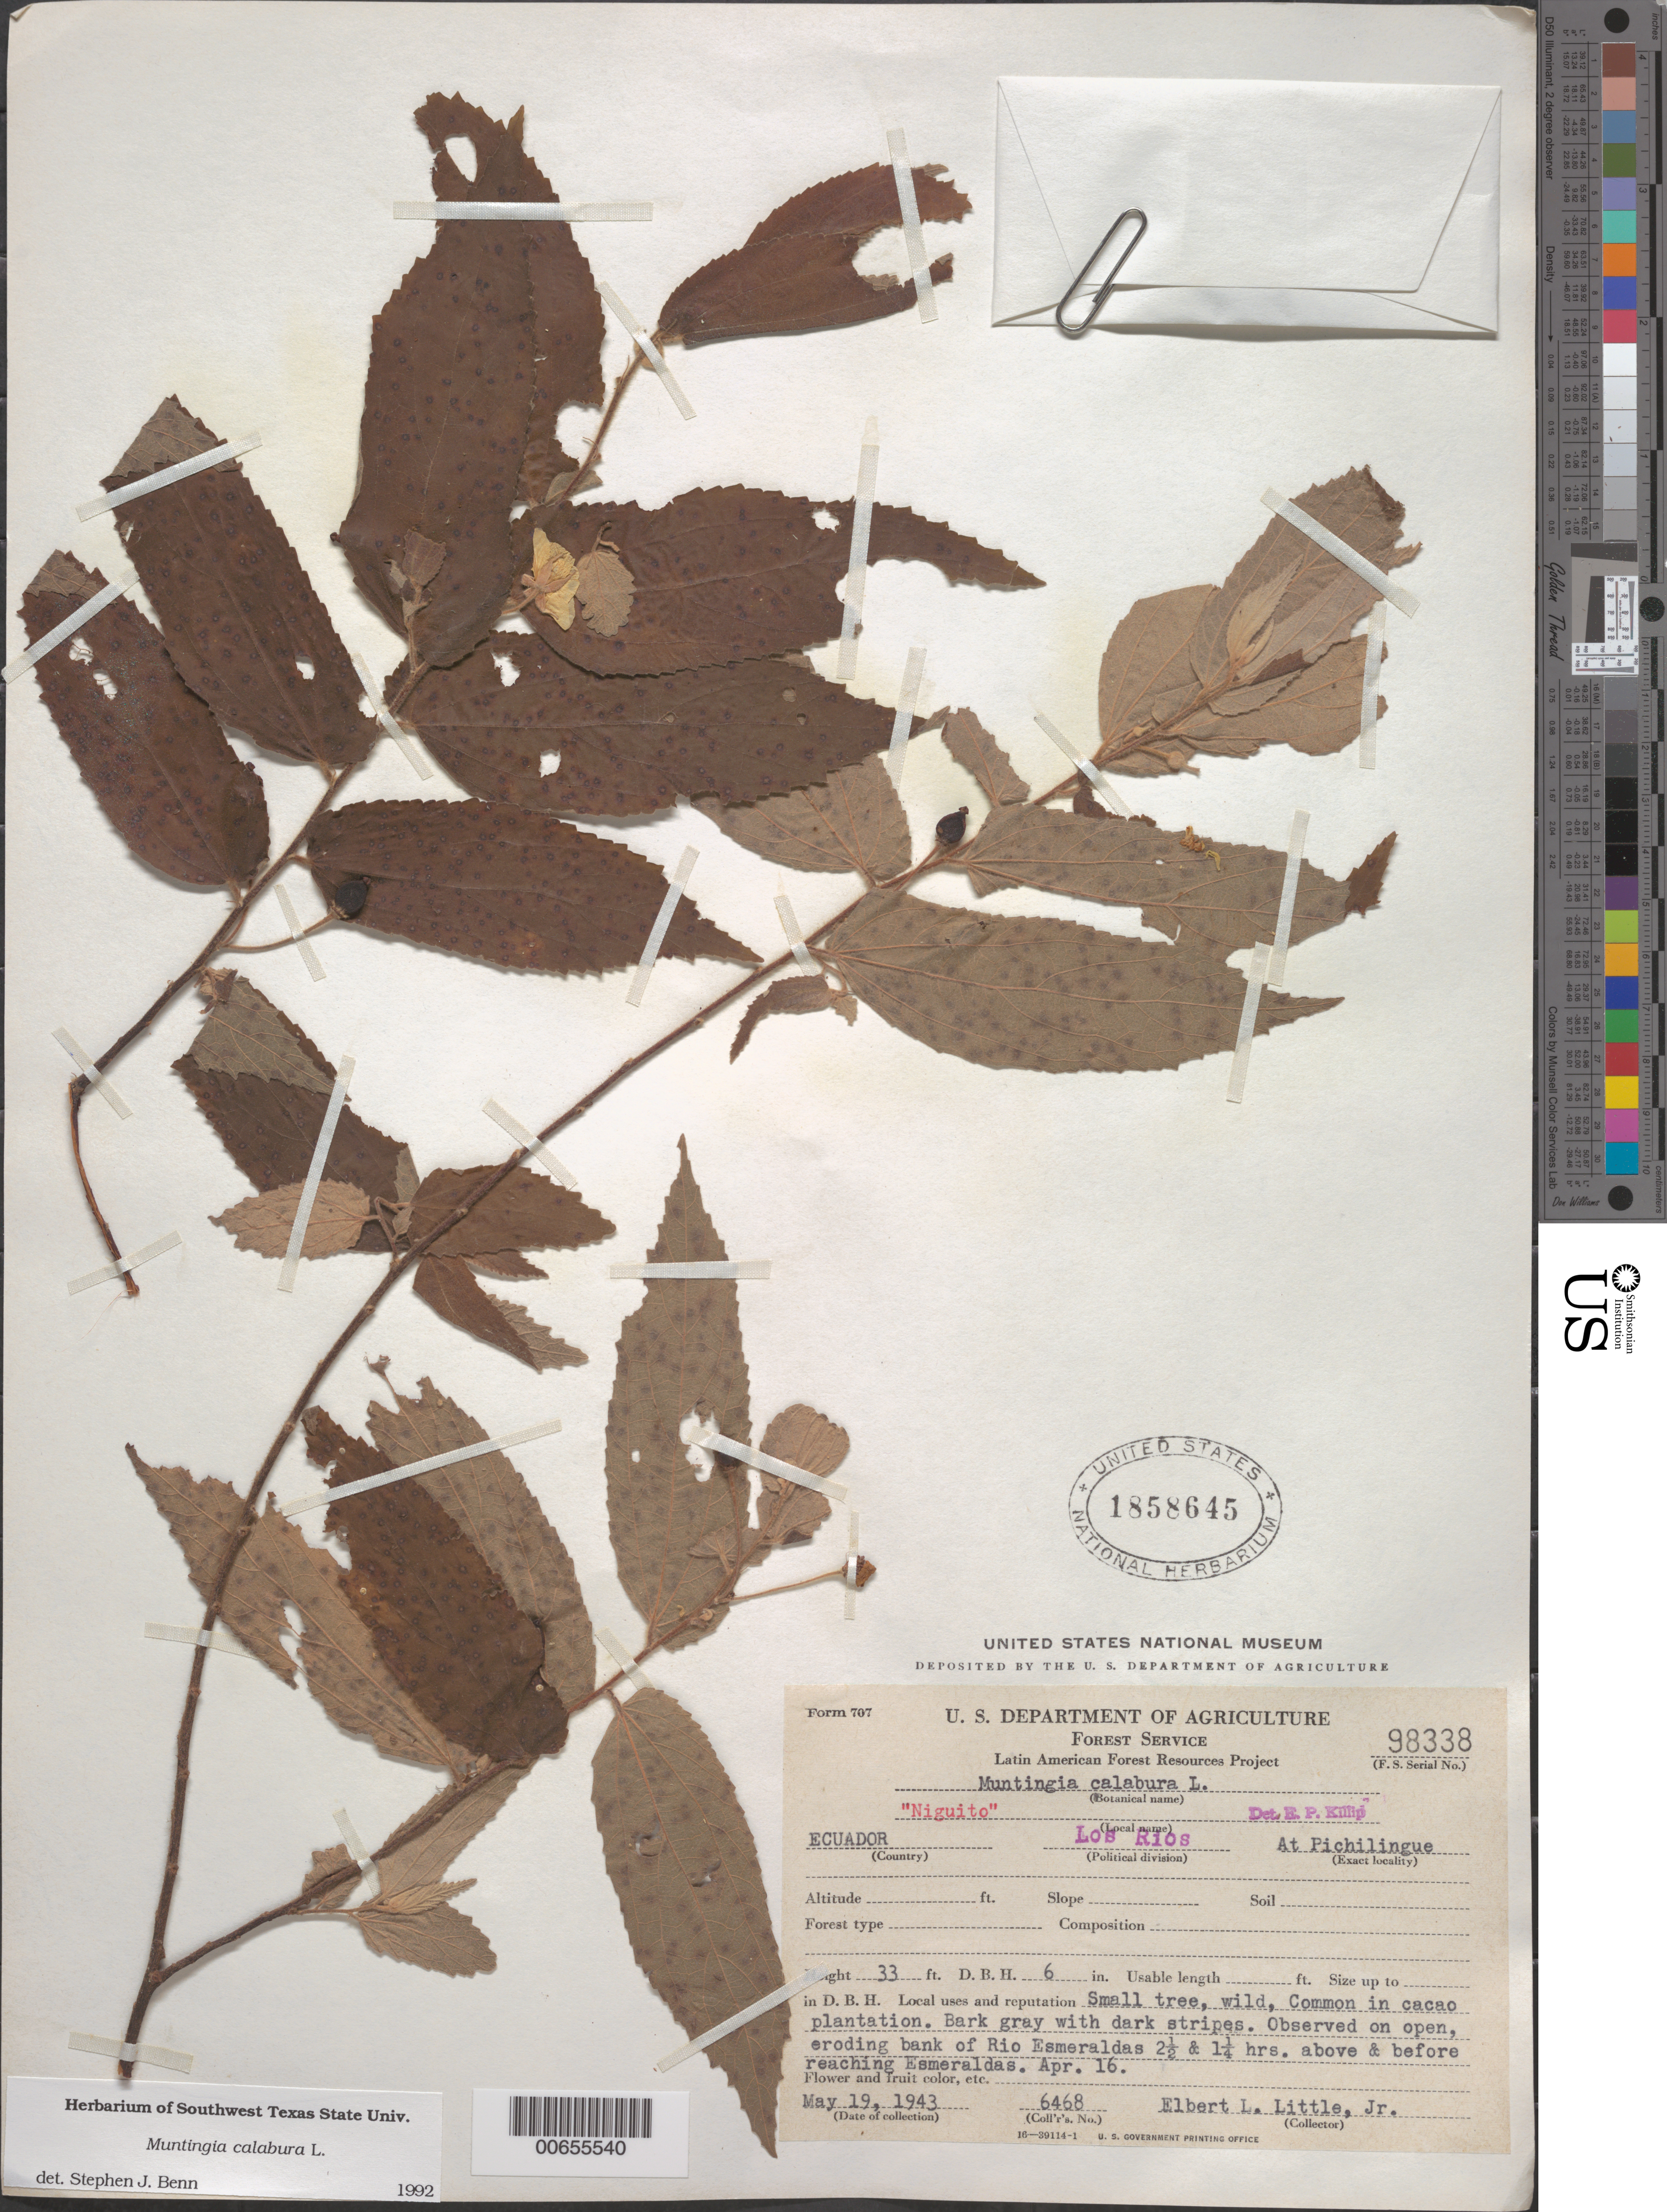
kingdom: Plantae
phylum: Tracheophyta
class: Magnoliopsida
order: Malvales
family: Muntingiaceae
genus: Muntingia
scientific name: Muntingia calabura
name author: L.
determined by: Benn, S. J.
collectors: E. L. Little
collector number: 6468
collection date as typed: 19 May 1943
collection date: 1943-05-19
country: Ecuador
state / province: Los Ríos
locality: Pichilingue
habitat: Common in cacao plantation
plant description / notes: Common name: Niguito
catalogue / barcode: US 1858645